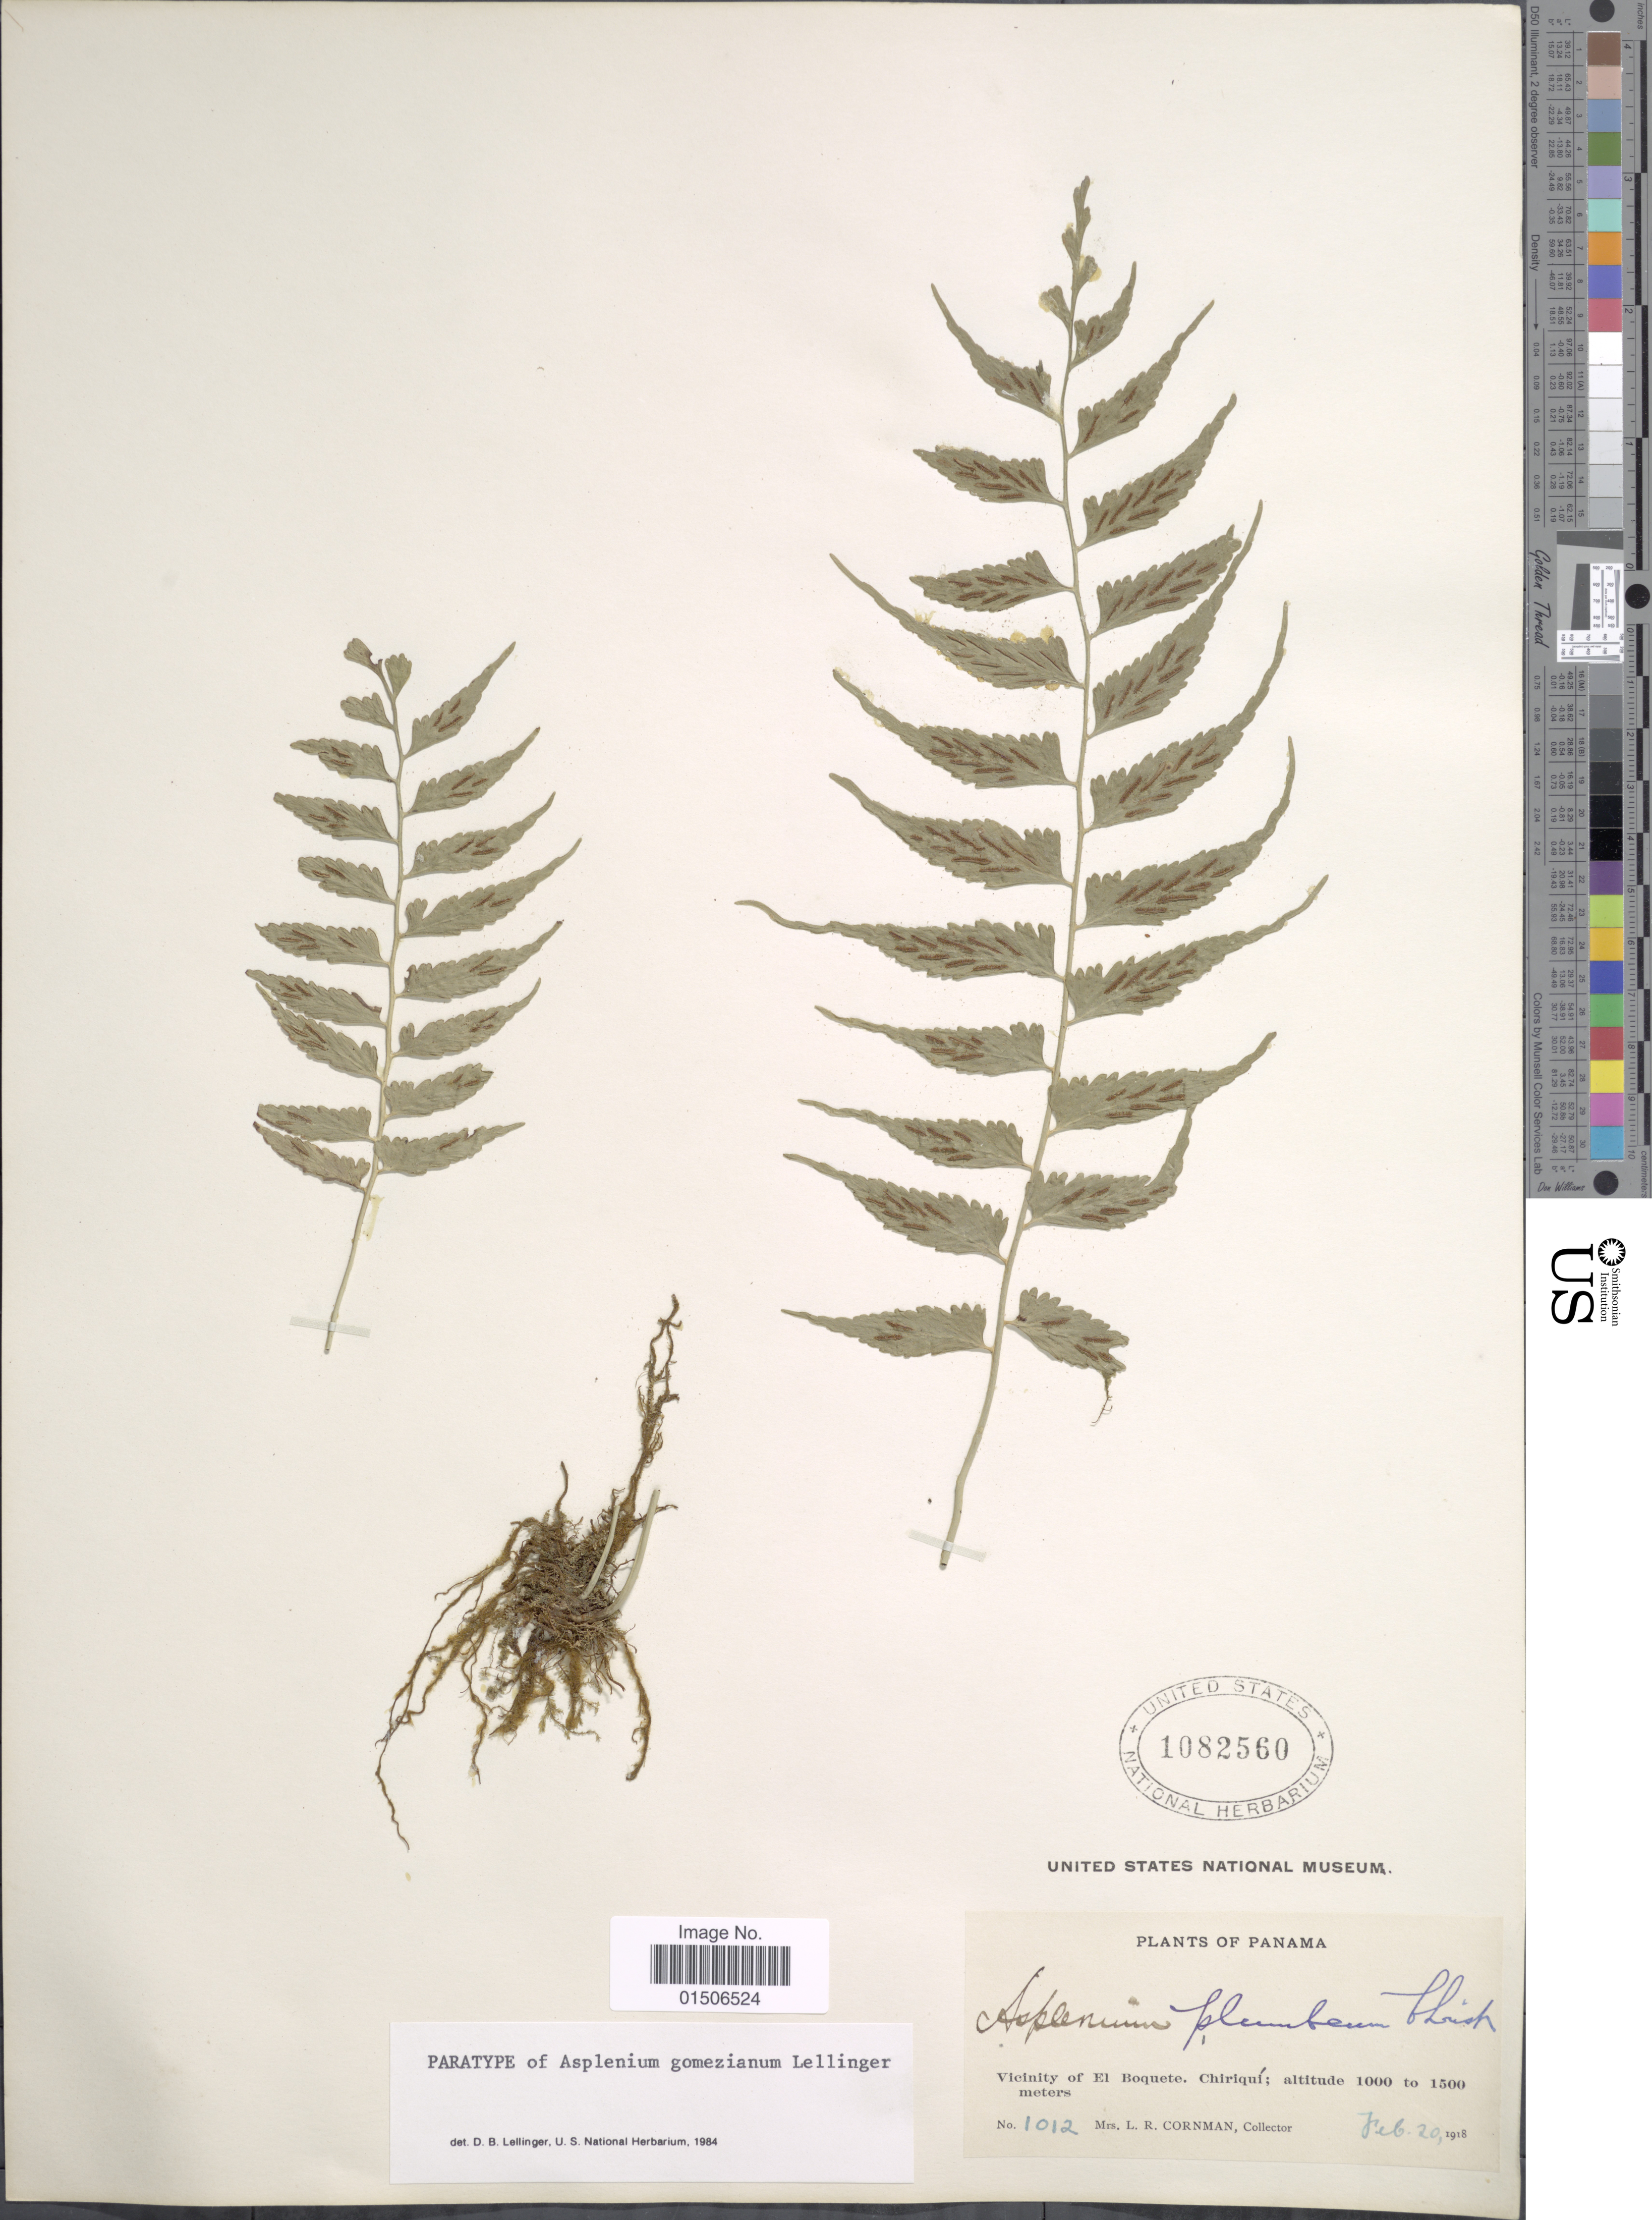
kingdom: Plantae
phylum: Tracheophyta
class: Polypodiopsida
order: Polypodiales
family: Aspleniaceae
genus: Asplenium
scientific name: Asplenium gomezianum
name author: Lellinger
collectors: L. Cornman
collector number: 1012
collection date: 1918-02-20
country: Panama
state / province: Chiriqui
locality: Vicinity of El Boquete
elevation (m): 1000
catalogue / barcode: US 1082560